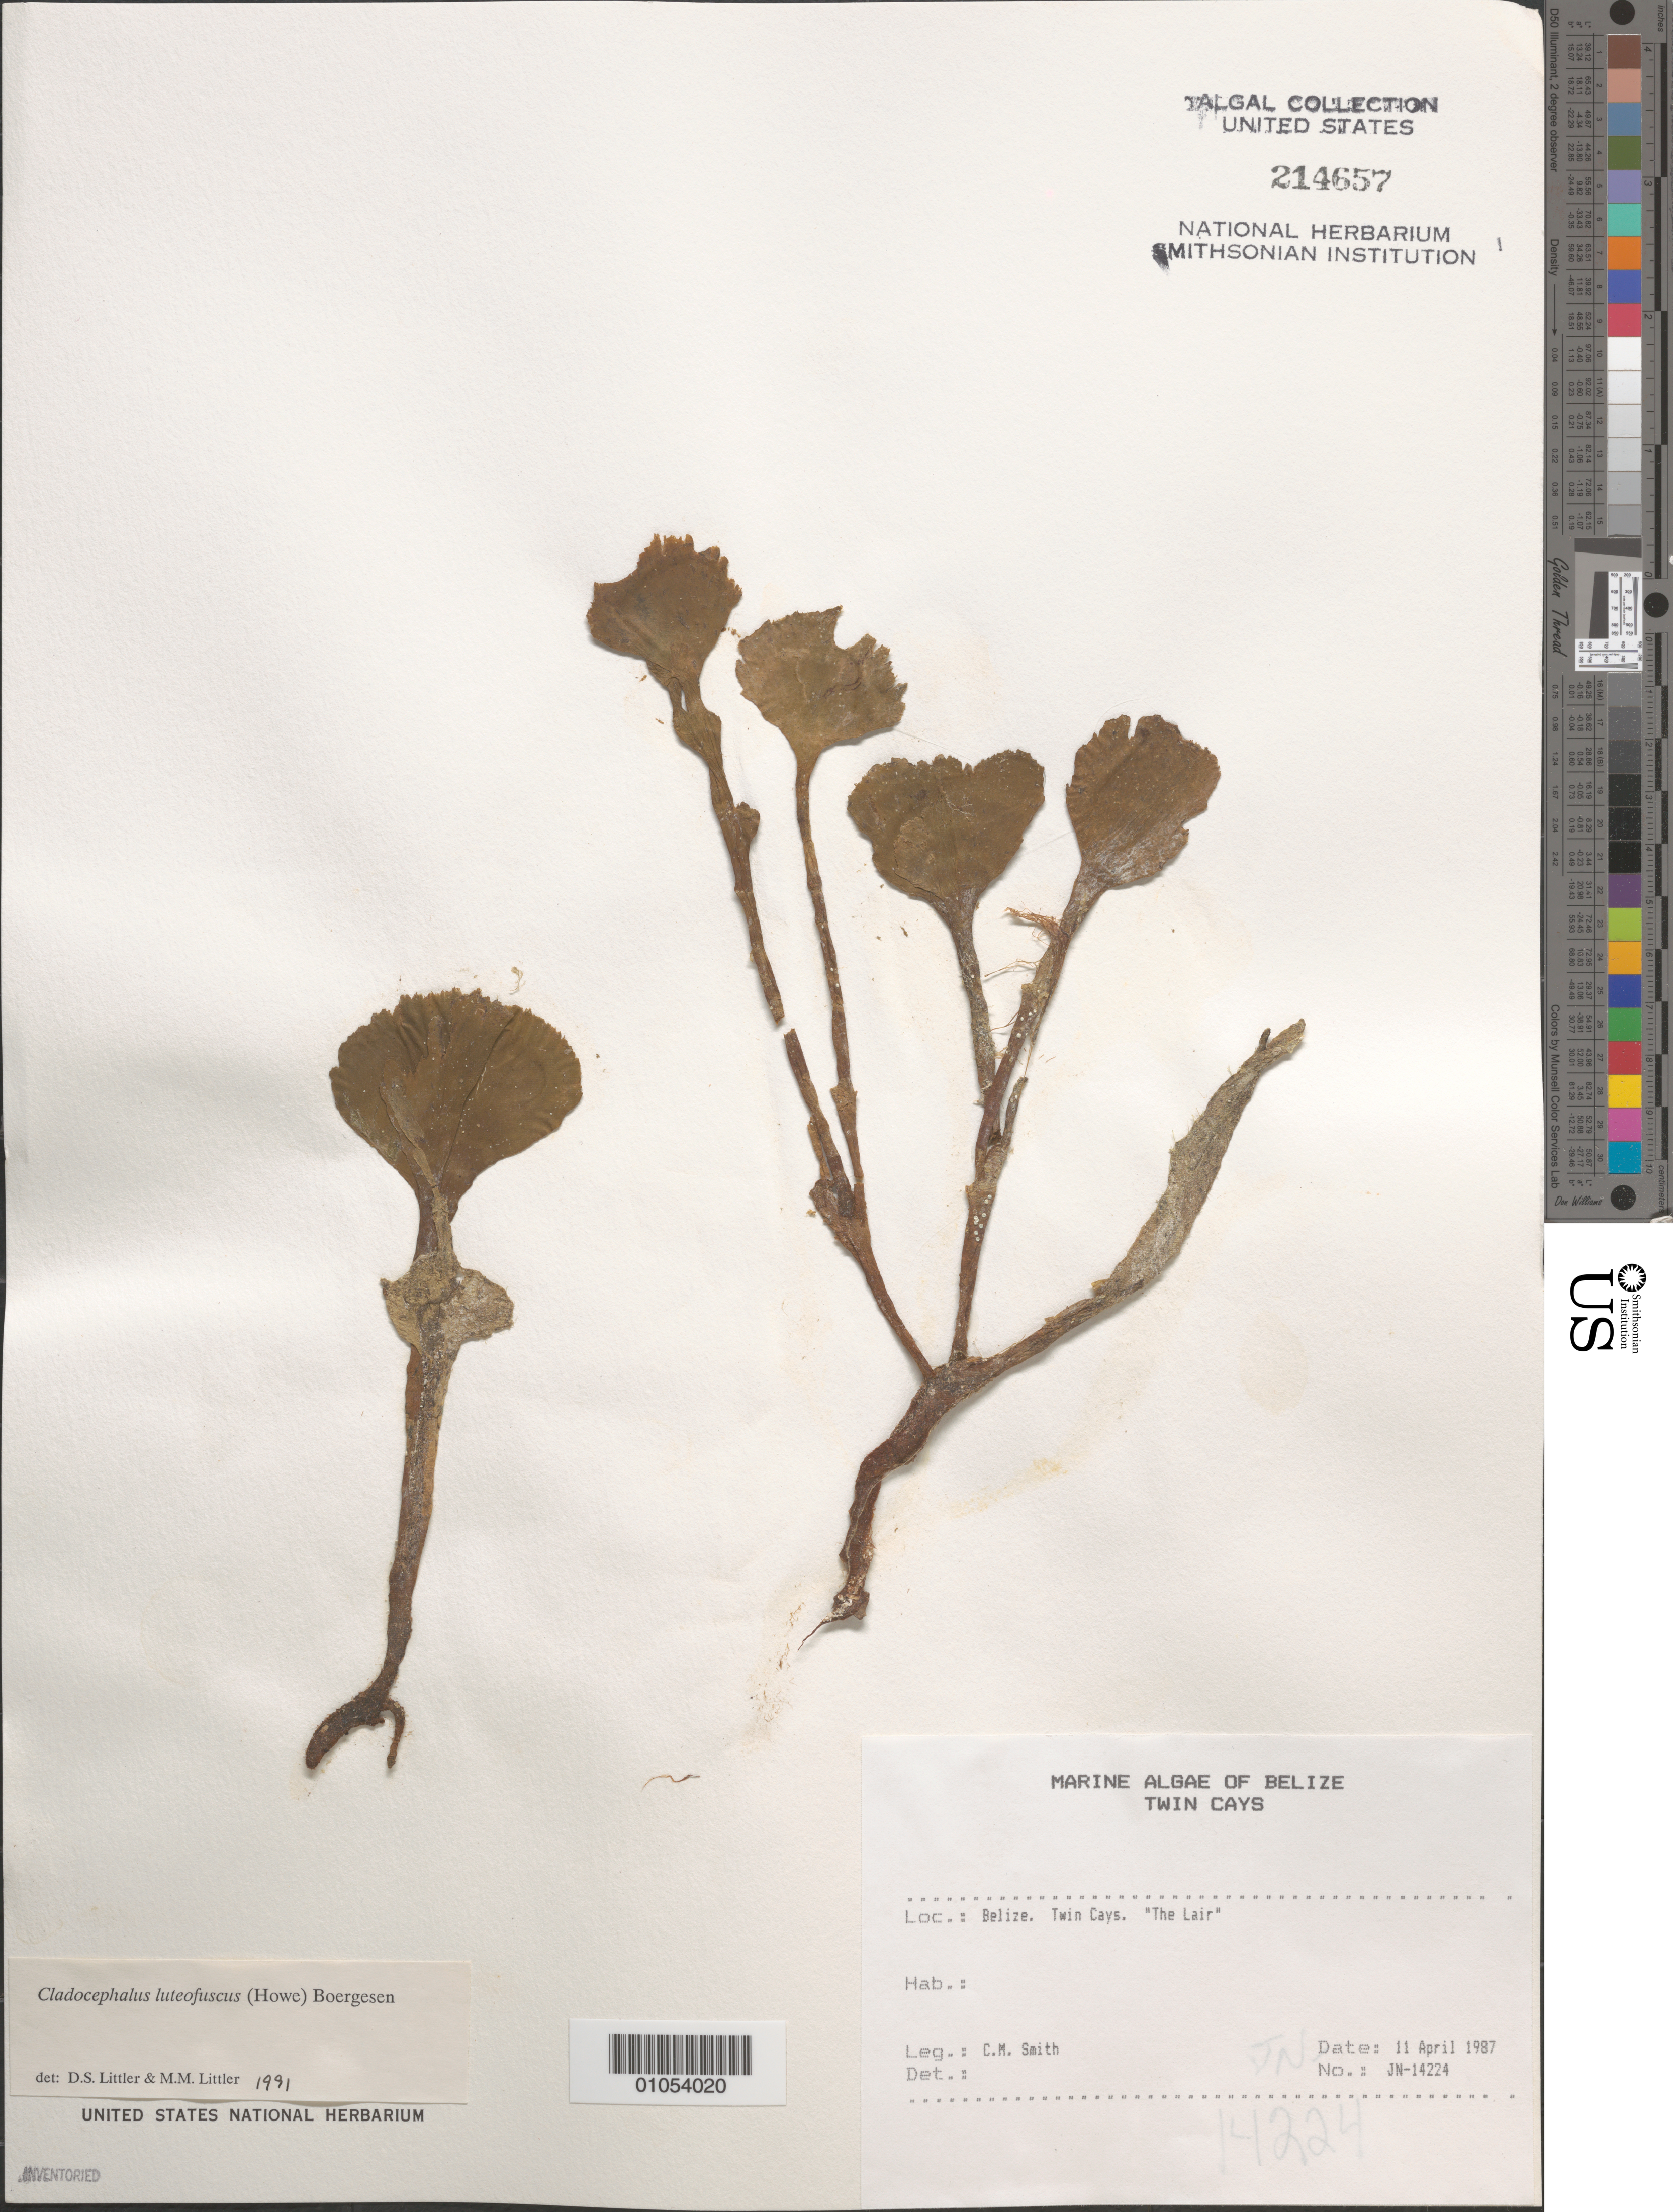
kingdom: Plantae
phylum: Chlorophyta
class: Ulvophyceae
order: Bryopsidales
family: Dichotomosiphonaceae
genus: Cladocephalus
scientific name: Cladocephalus luteofuscus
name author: (P. Crouan & H. Crouan) Børgesen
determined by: Littler, D. S.; Littler, M. M.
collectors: C. M. Smith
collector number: JN-14224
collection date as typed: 11 Apr 1987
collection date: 1987-04-11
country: Belize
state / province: Stann Creek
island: Twin Cays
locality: The Lair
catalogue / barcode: US 214657